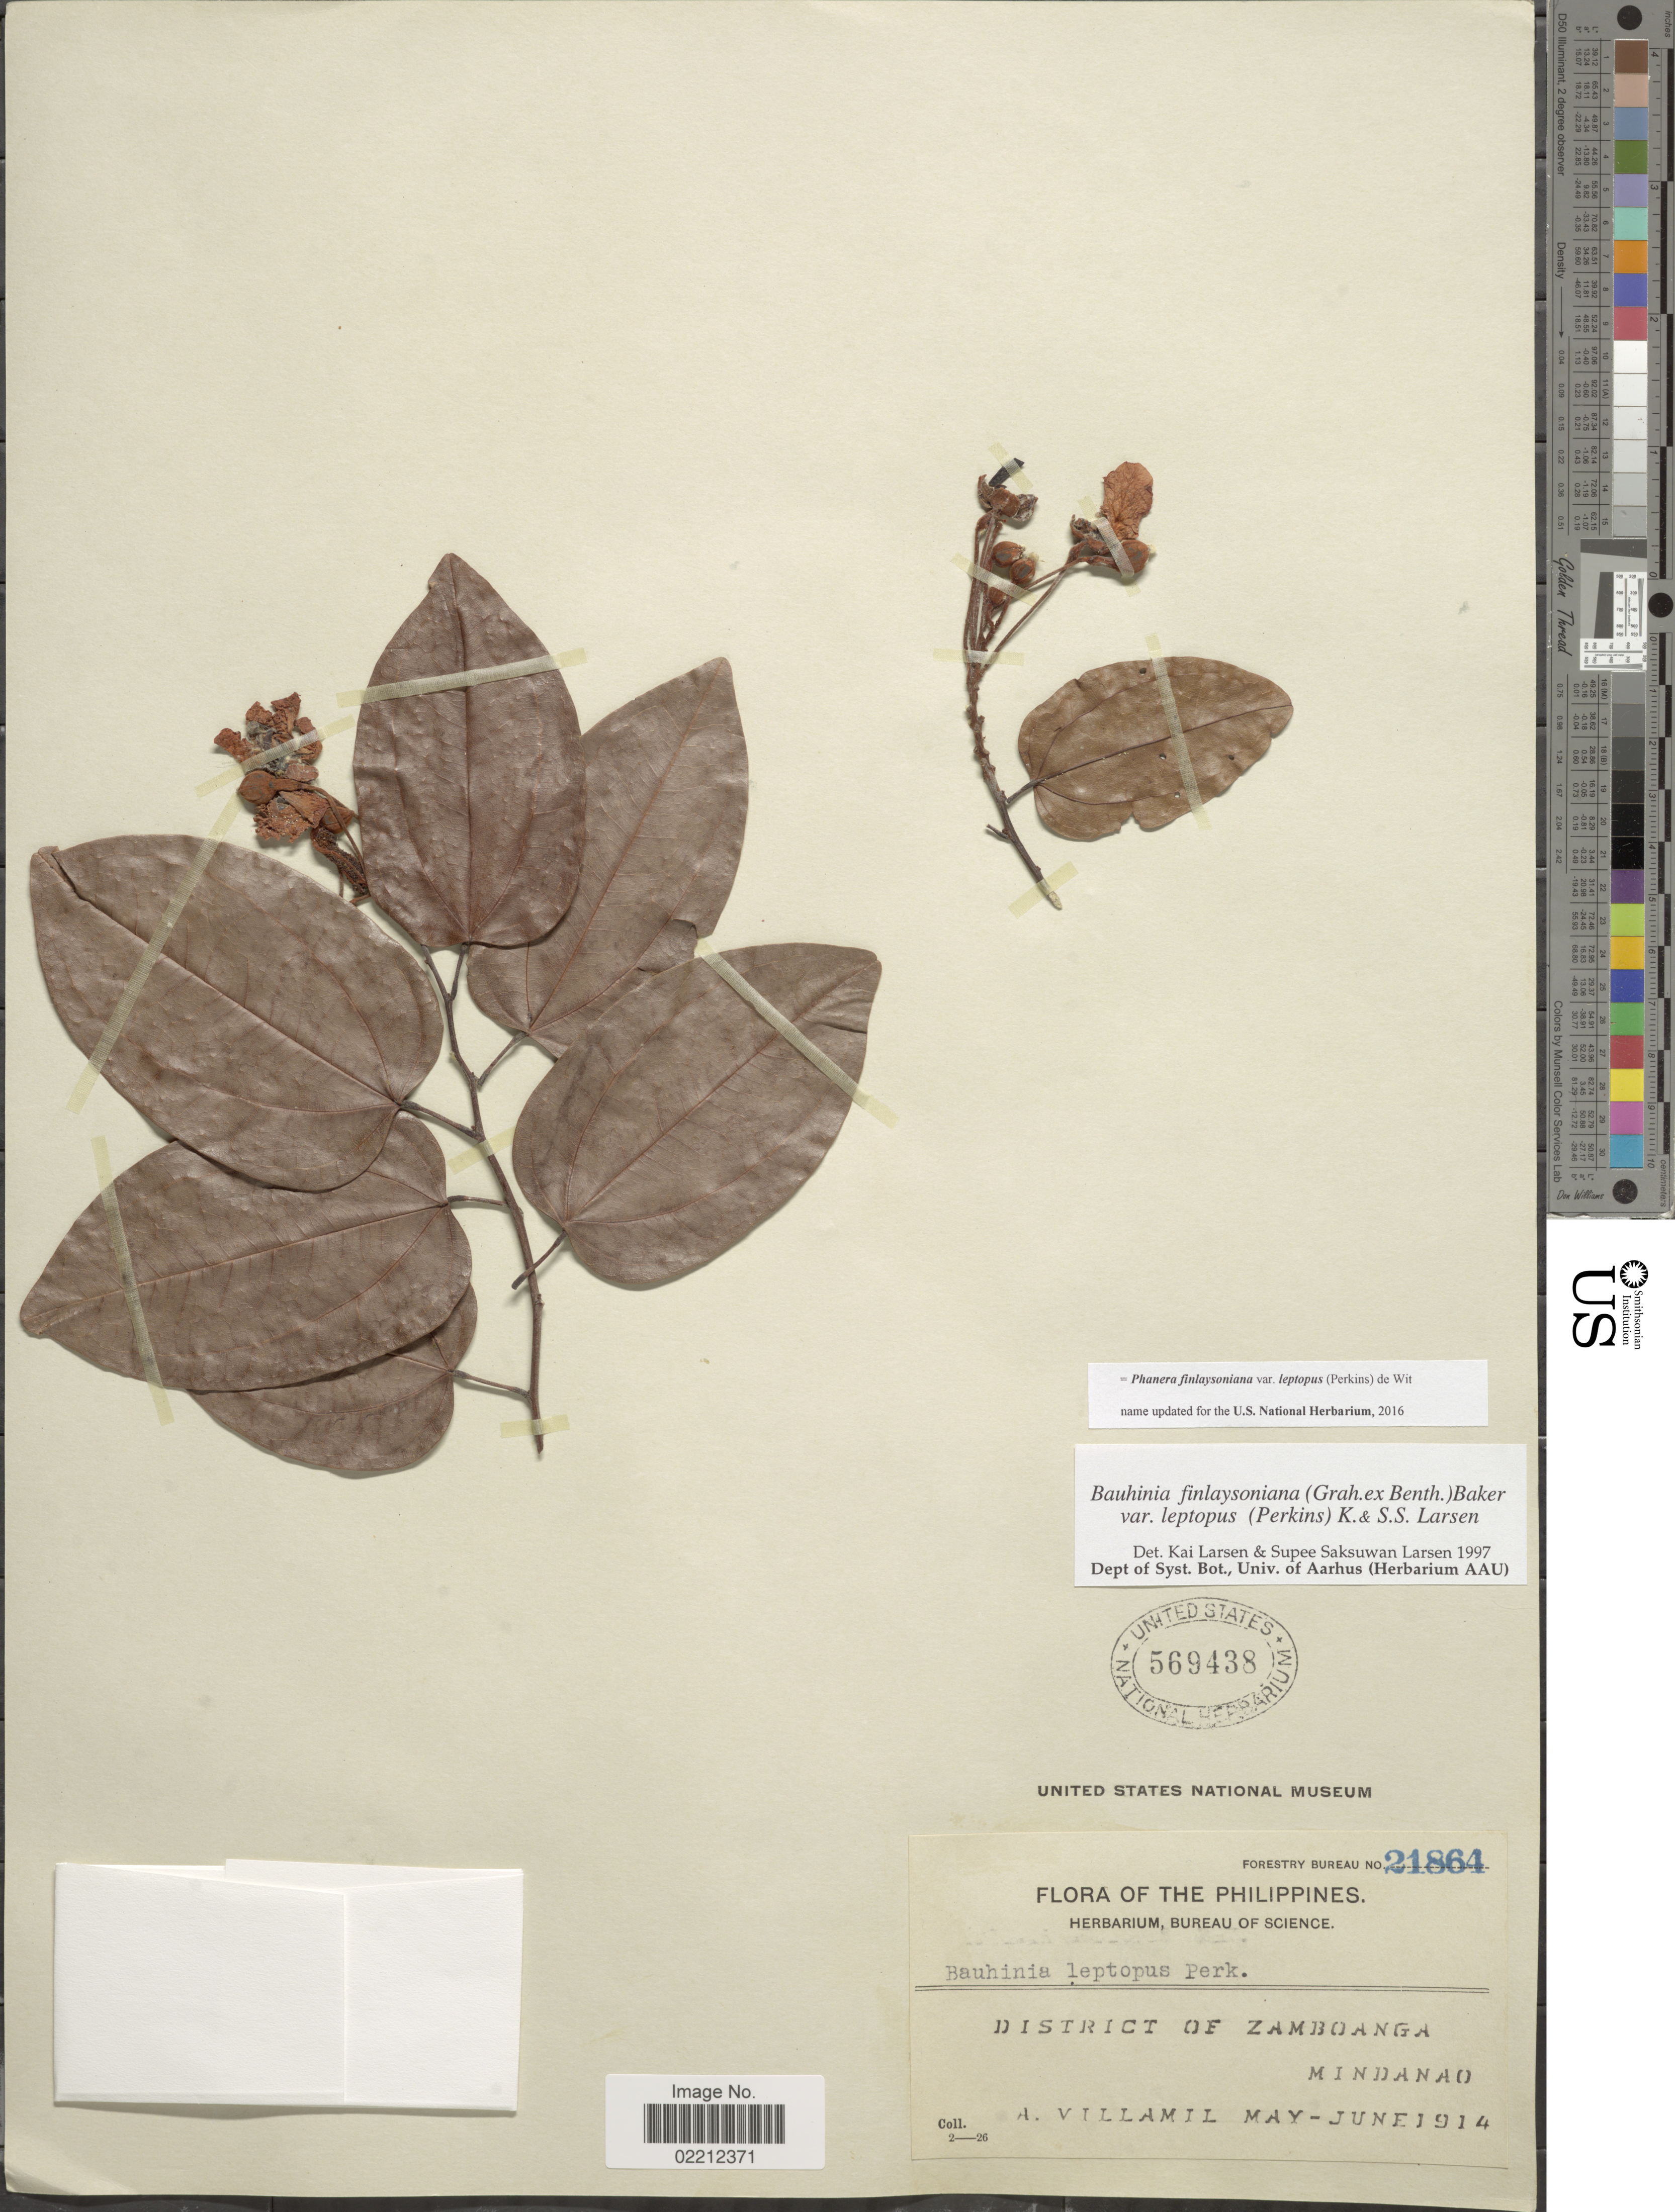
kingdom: Plantae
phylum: Tracheophyta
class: Magnoliopsida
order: Fabales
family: Fabaceae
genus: Phanera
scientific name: Phanera finlaysoniana var. leptopus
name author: (Perkins) de Wit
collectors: A. Villamine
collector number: forest Bureau 21864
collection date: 1914-05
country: Philippines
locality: District of Zamboanga, Mindanao.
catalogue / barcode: US 569438